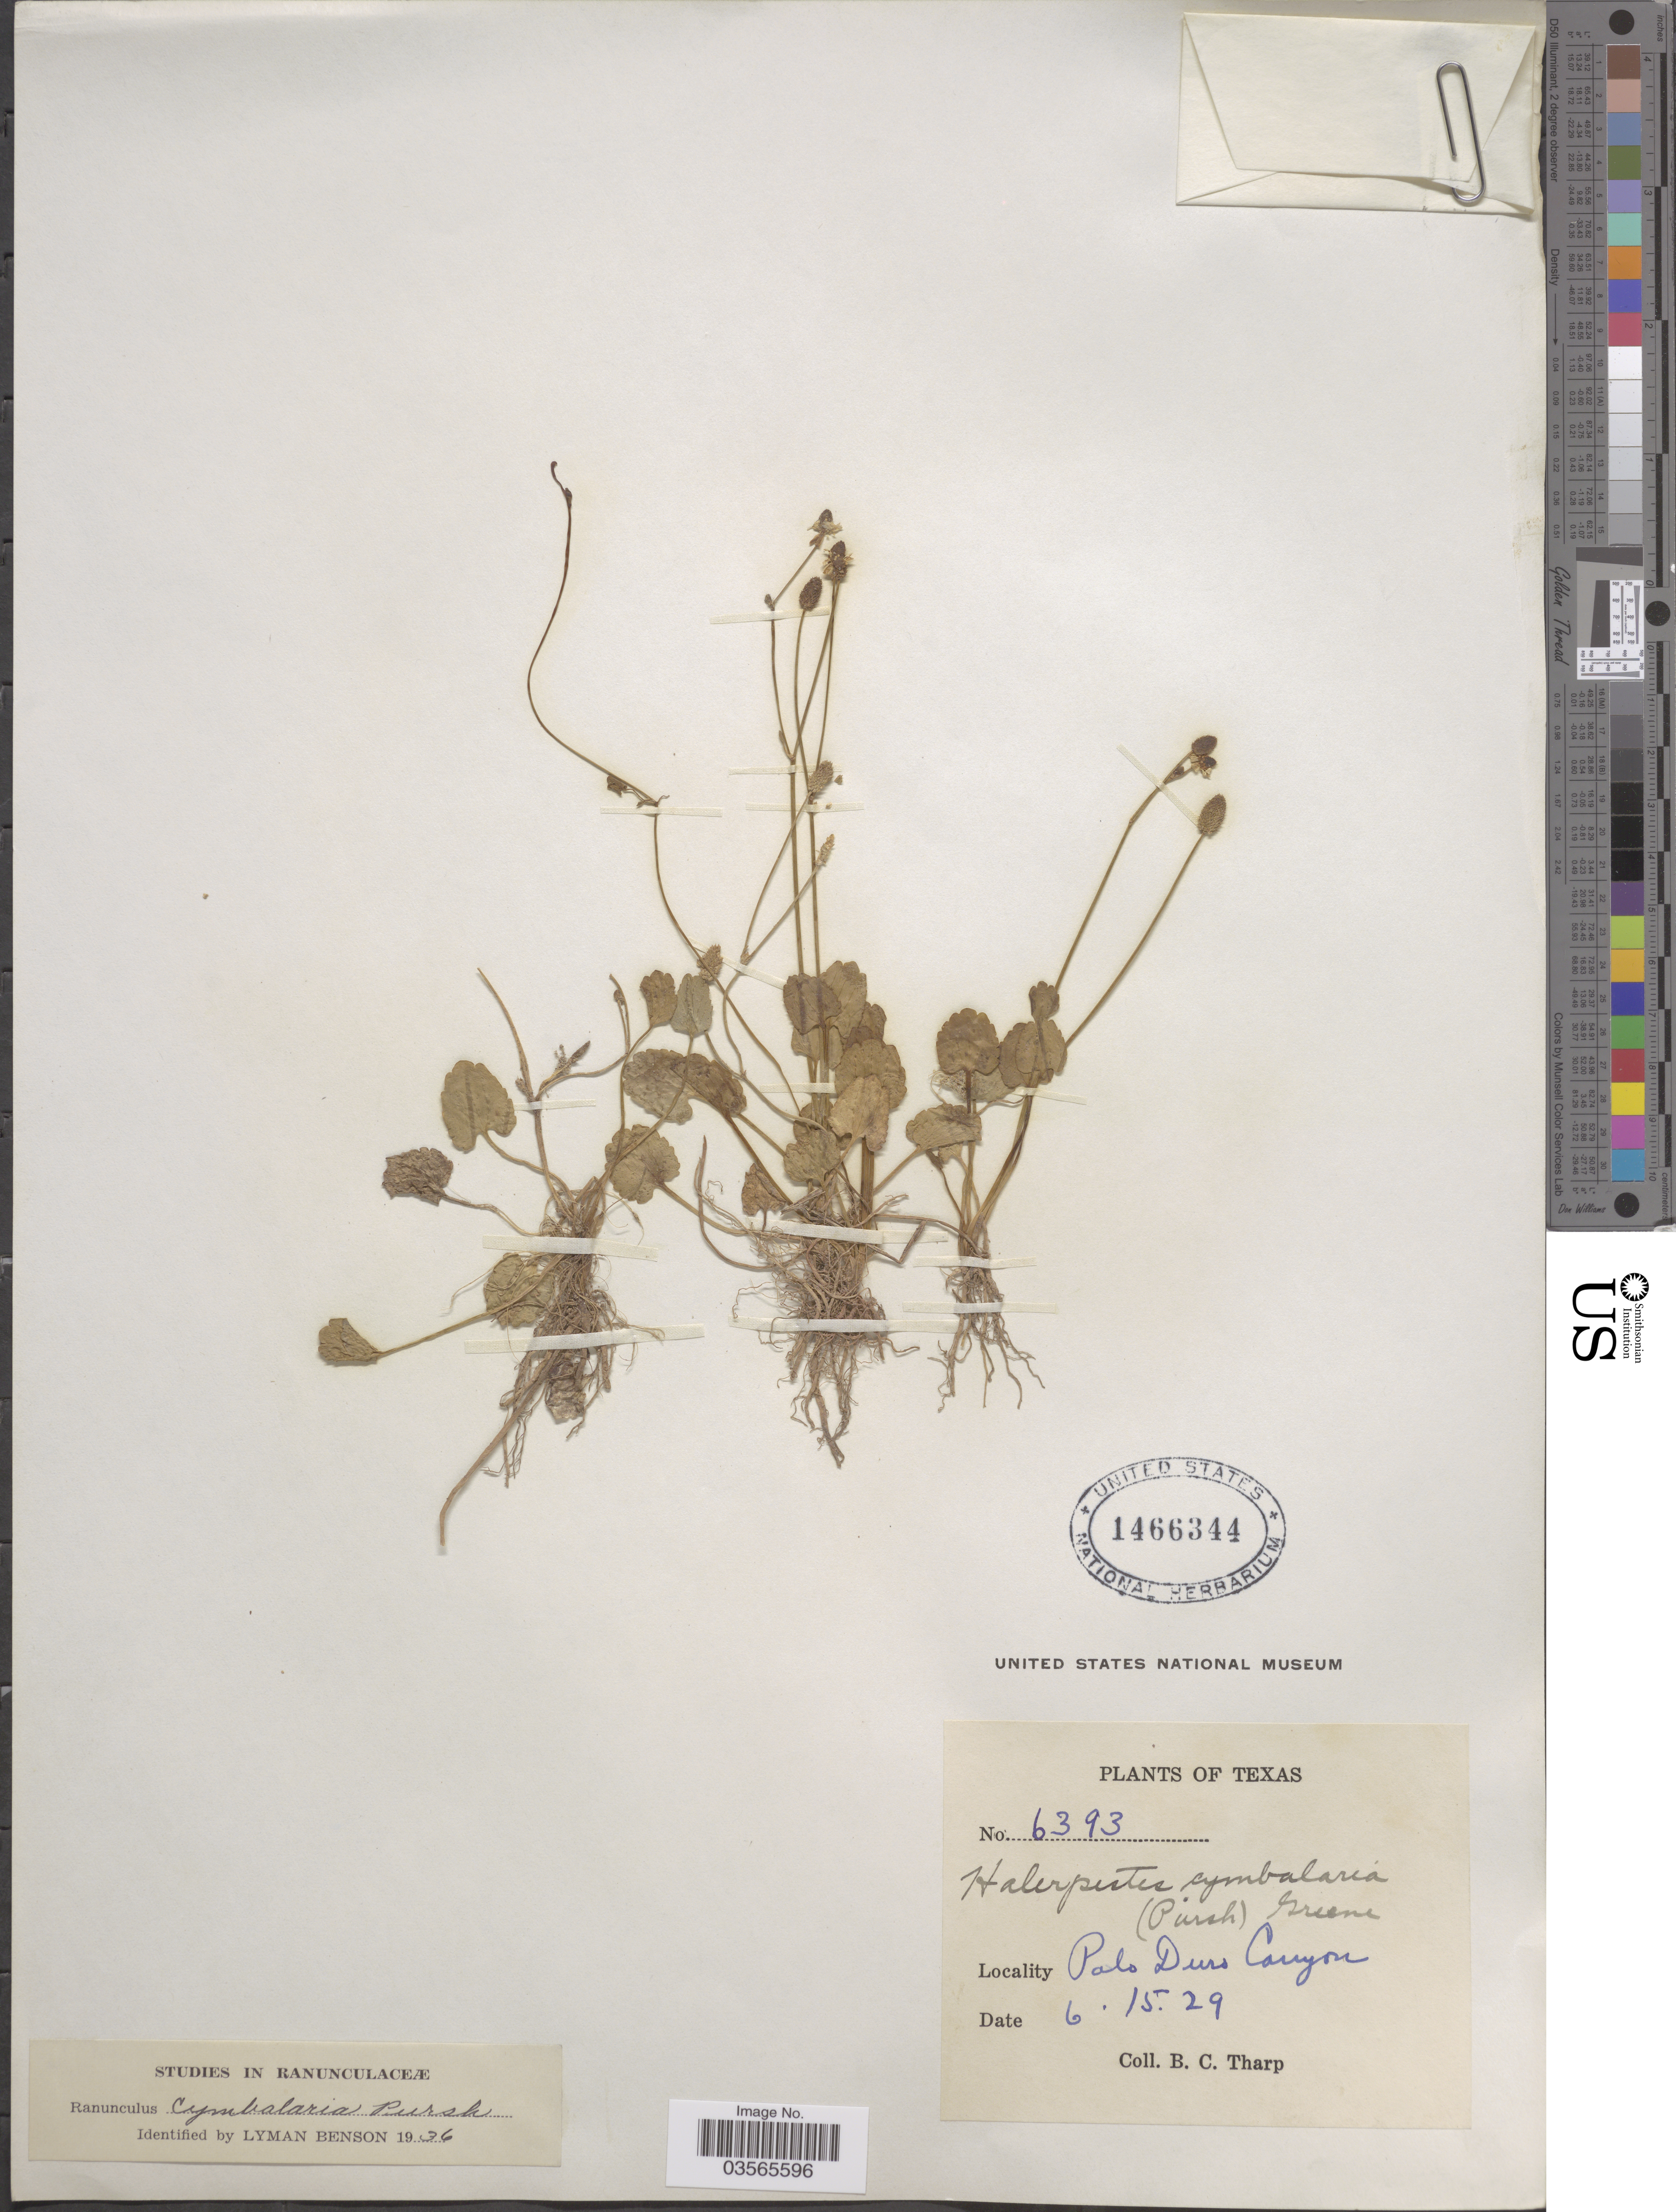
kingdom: Plantae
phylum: Tracheophyta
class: Magnoliopsida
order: Ranunculales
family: Ranunculaceae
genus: Halerpestes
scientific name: Halerpestes cymbalaria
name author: (Pursh) Greene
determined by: Strong, M. T., (US), Smithsonian Institution - National Museum of Natural History (UNITED STATES)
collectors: B. C. Tharp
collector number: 6393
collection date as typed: Transcribed d/m/y: 15/6/29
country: United States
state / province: Texas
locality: Palo Duro Canyon.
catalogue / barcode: US 1466344